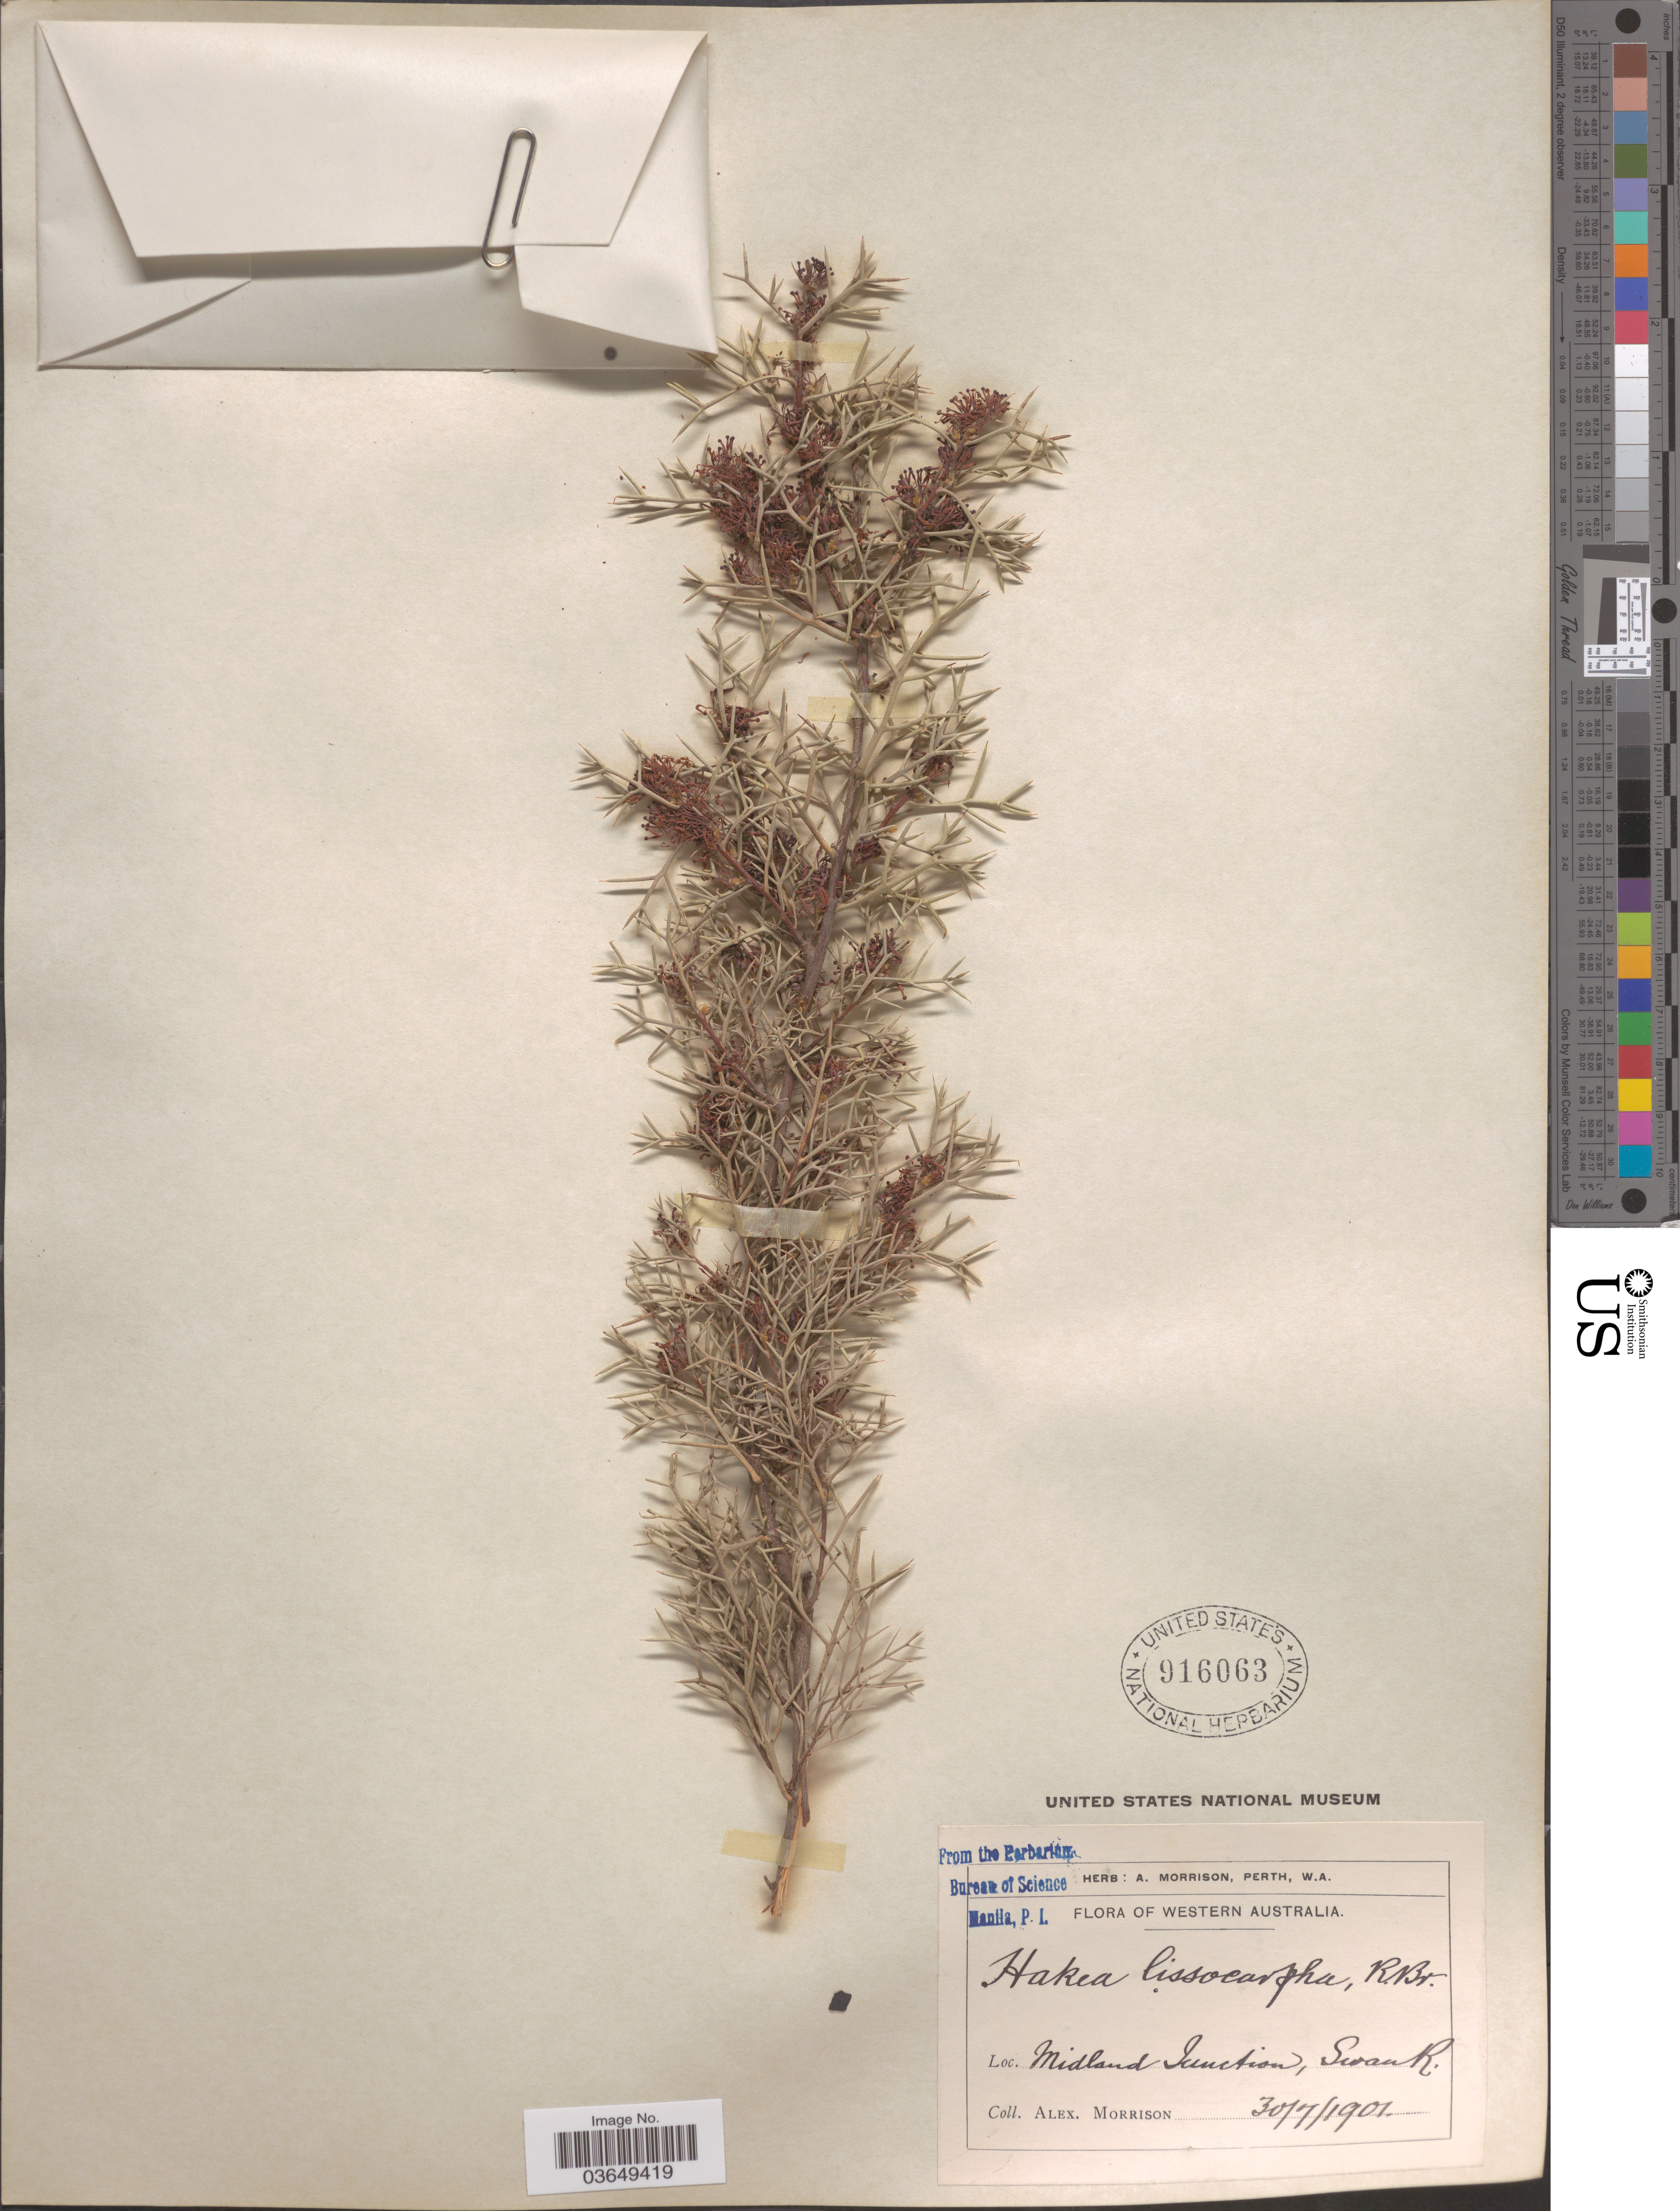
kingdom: Plantae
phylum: Tracheophyta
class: Magnoliopsida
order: Proteales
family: Proteaceae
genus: Hakea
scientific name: Hakea lissocarpha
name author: R. Br.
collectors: A. Morrison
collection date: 1901-07-30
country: Australia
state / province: Western Australia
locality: Midland Junction, Swan R.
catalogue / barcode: US 916063